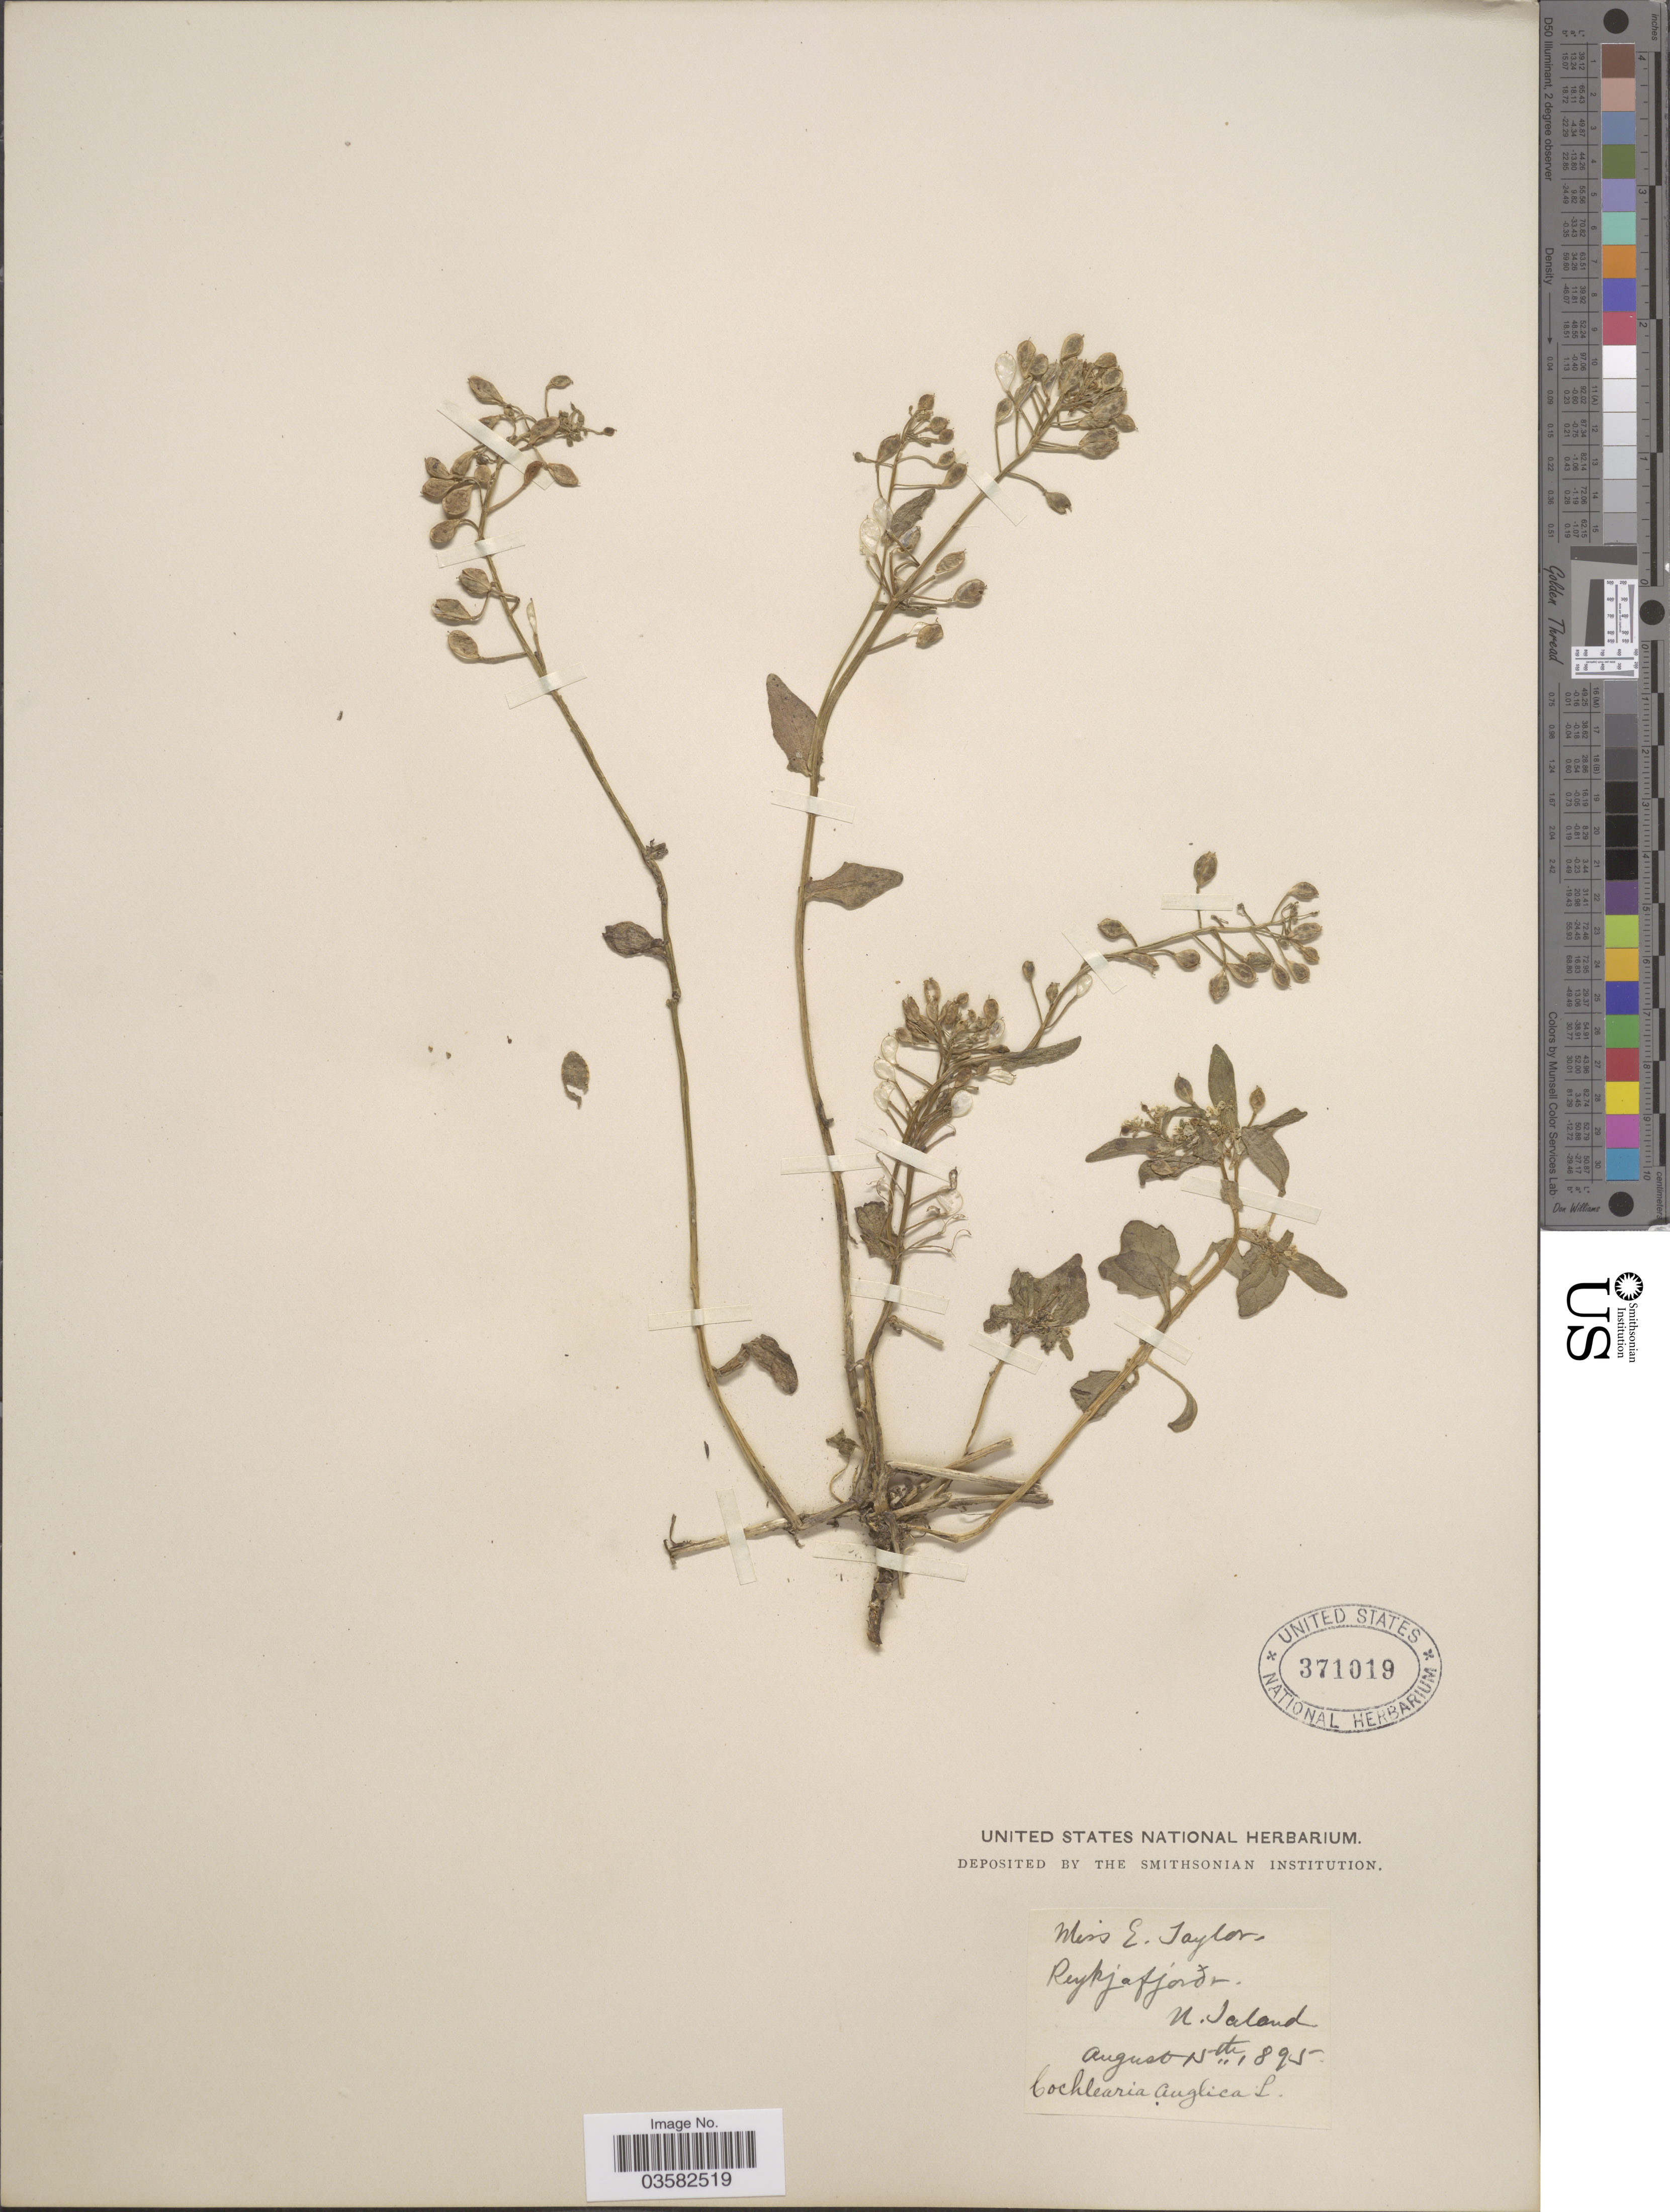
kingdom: Plantae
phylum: Tracheophyta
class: Magnoliopsida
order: Brassicales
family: Brassicaceae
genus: Cochlearia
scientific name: Cochlearia anglica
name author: L.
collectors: E. Taylor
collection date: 1895-08-15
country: Iceland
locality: Reykjafjordr. N. Iceland.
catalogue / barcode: US 371019